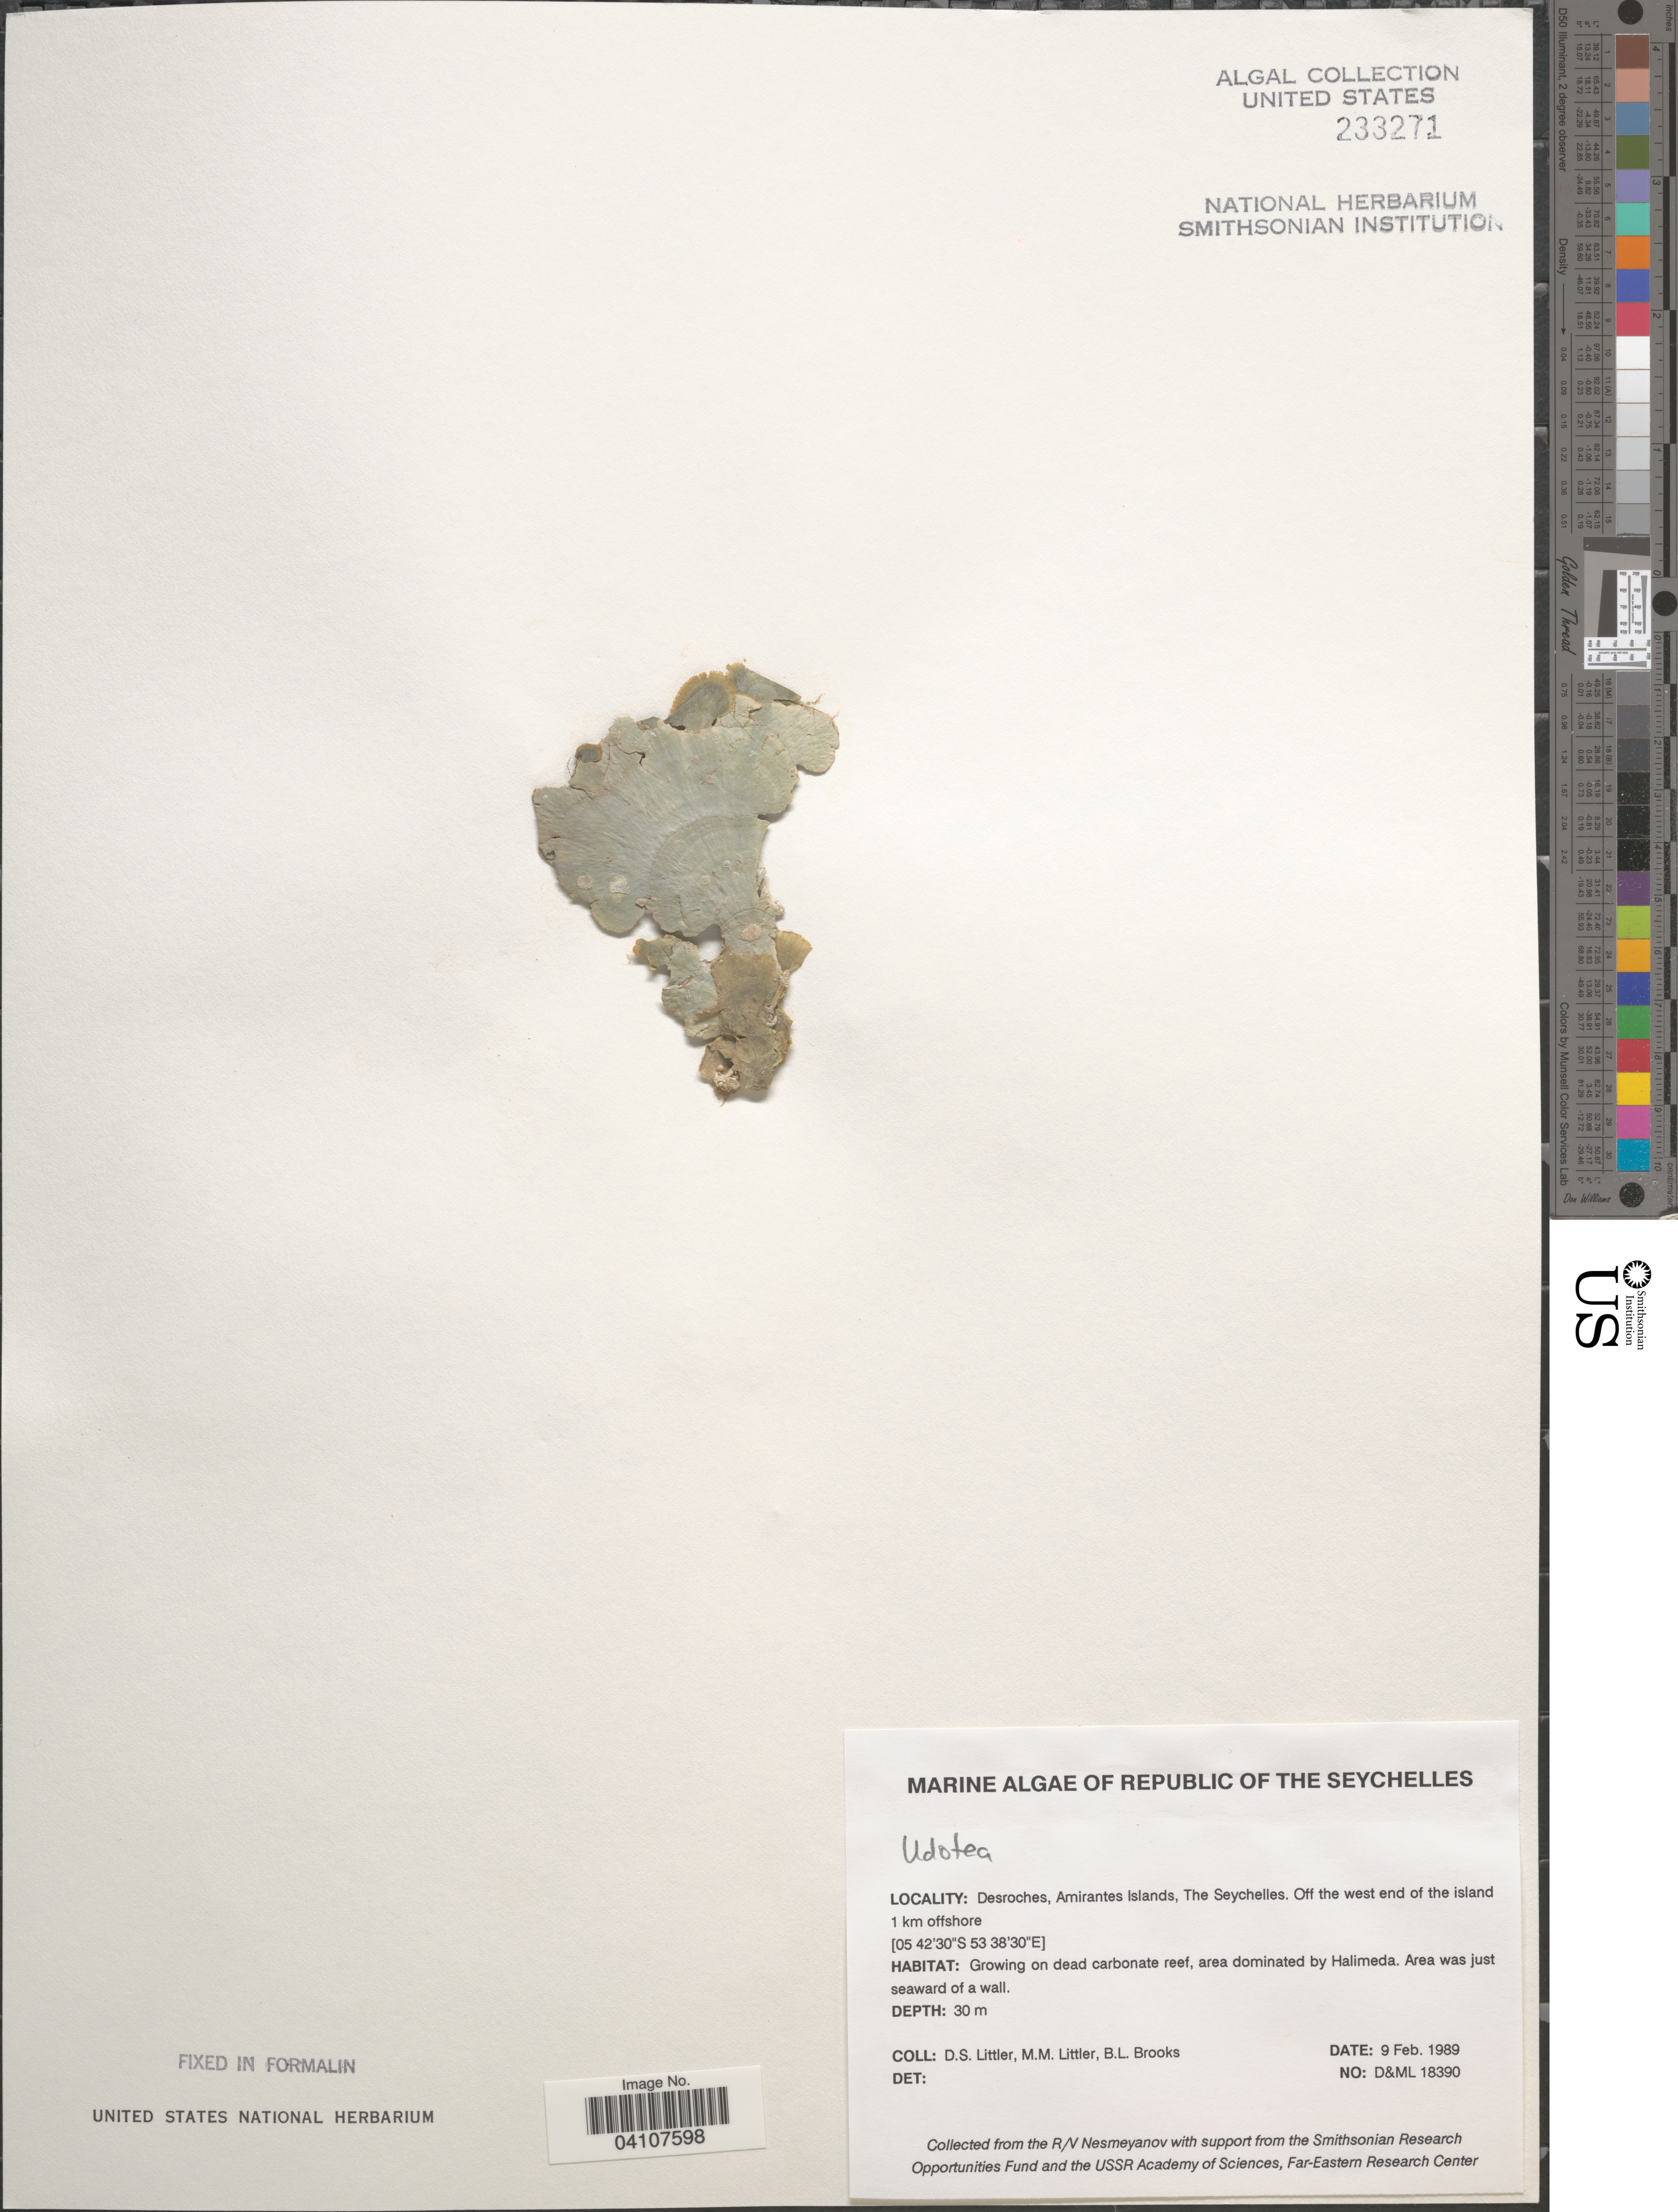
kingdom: Plantae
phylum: Chlorophyta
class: Ulvophyceae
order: Bryopsidales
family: Udoteaceae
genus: Udotea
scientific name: Udotea sp.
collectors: D. S. Littler & B. Brooks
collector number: D&ML18390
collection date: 1989-02-09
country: Seychelles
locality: Republic of the Seychelles. Desroches, Amirantes Islands. Off the west end of the island 1 km offshore.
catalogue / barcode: US 233271